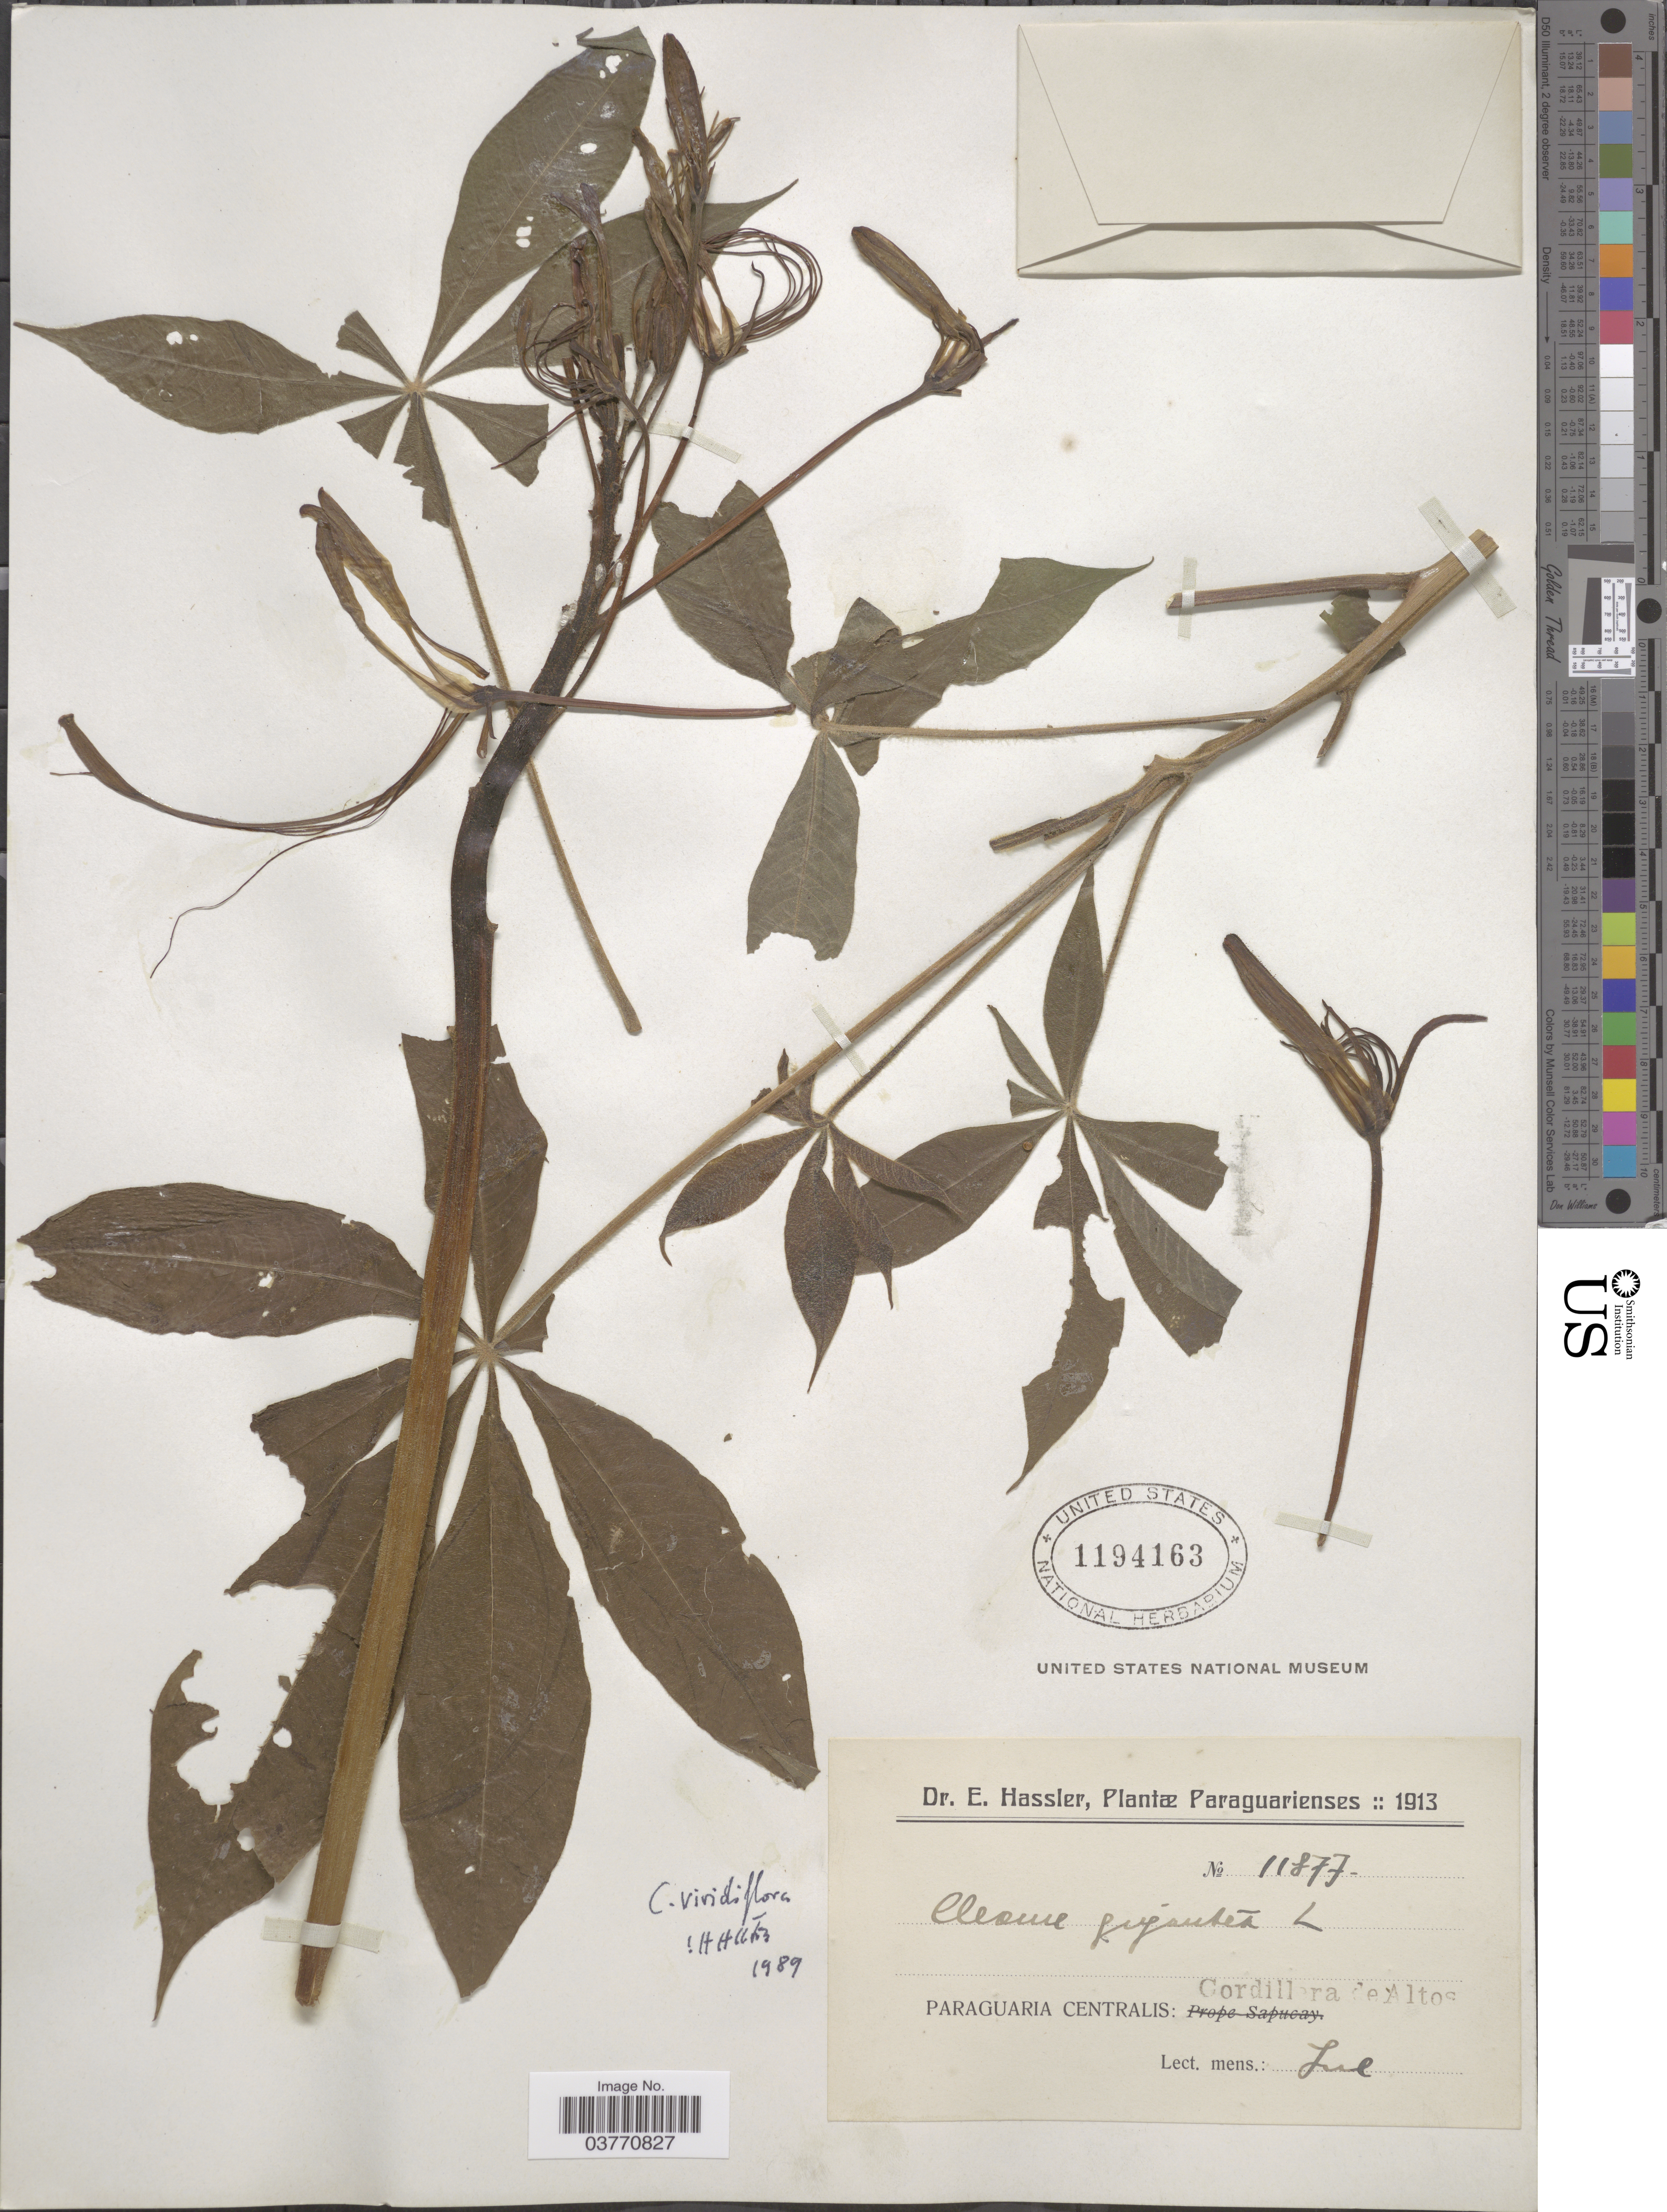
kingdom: Plantae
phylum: Tracheophyta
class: Magnoliopsida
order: Brassicales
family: Cleomaceae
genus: Melidiscus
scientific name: Melidiscus gigantea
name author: (L.) Raf.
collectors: E. Hassler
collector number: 11877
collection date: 1913-07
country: Paraguay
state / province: Paraguari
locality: Paraguaria Centralis: Cordillera de Altos.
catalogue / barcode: US 1194163